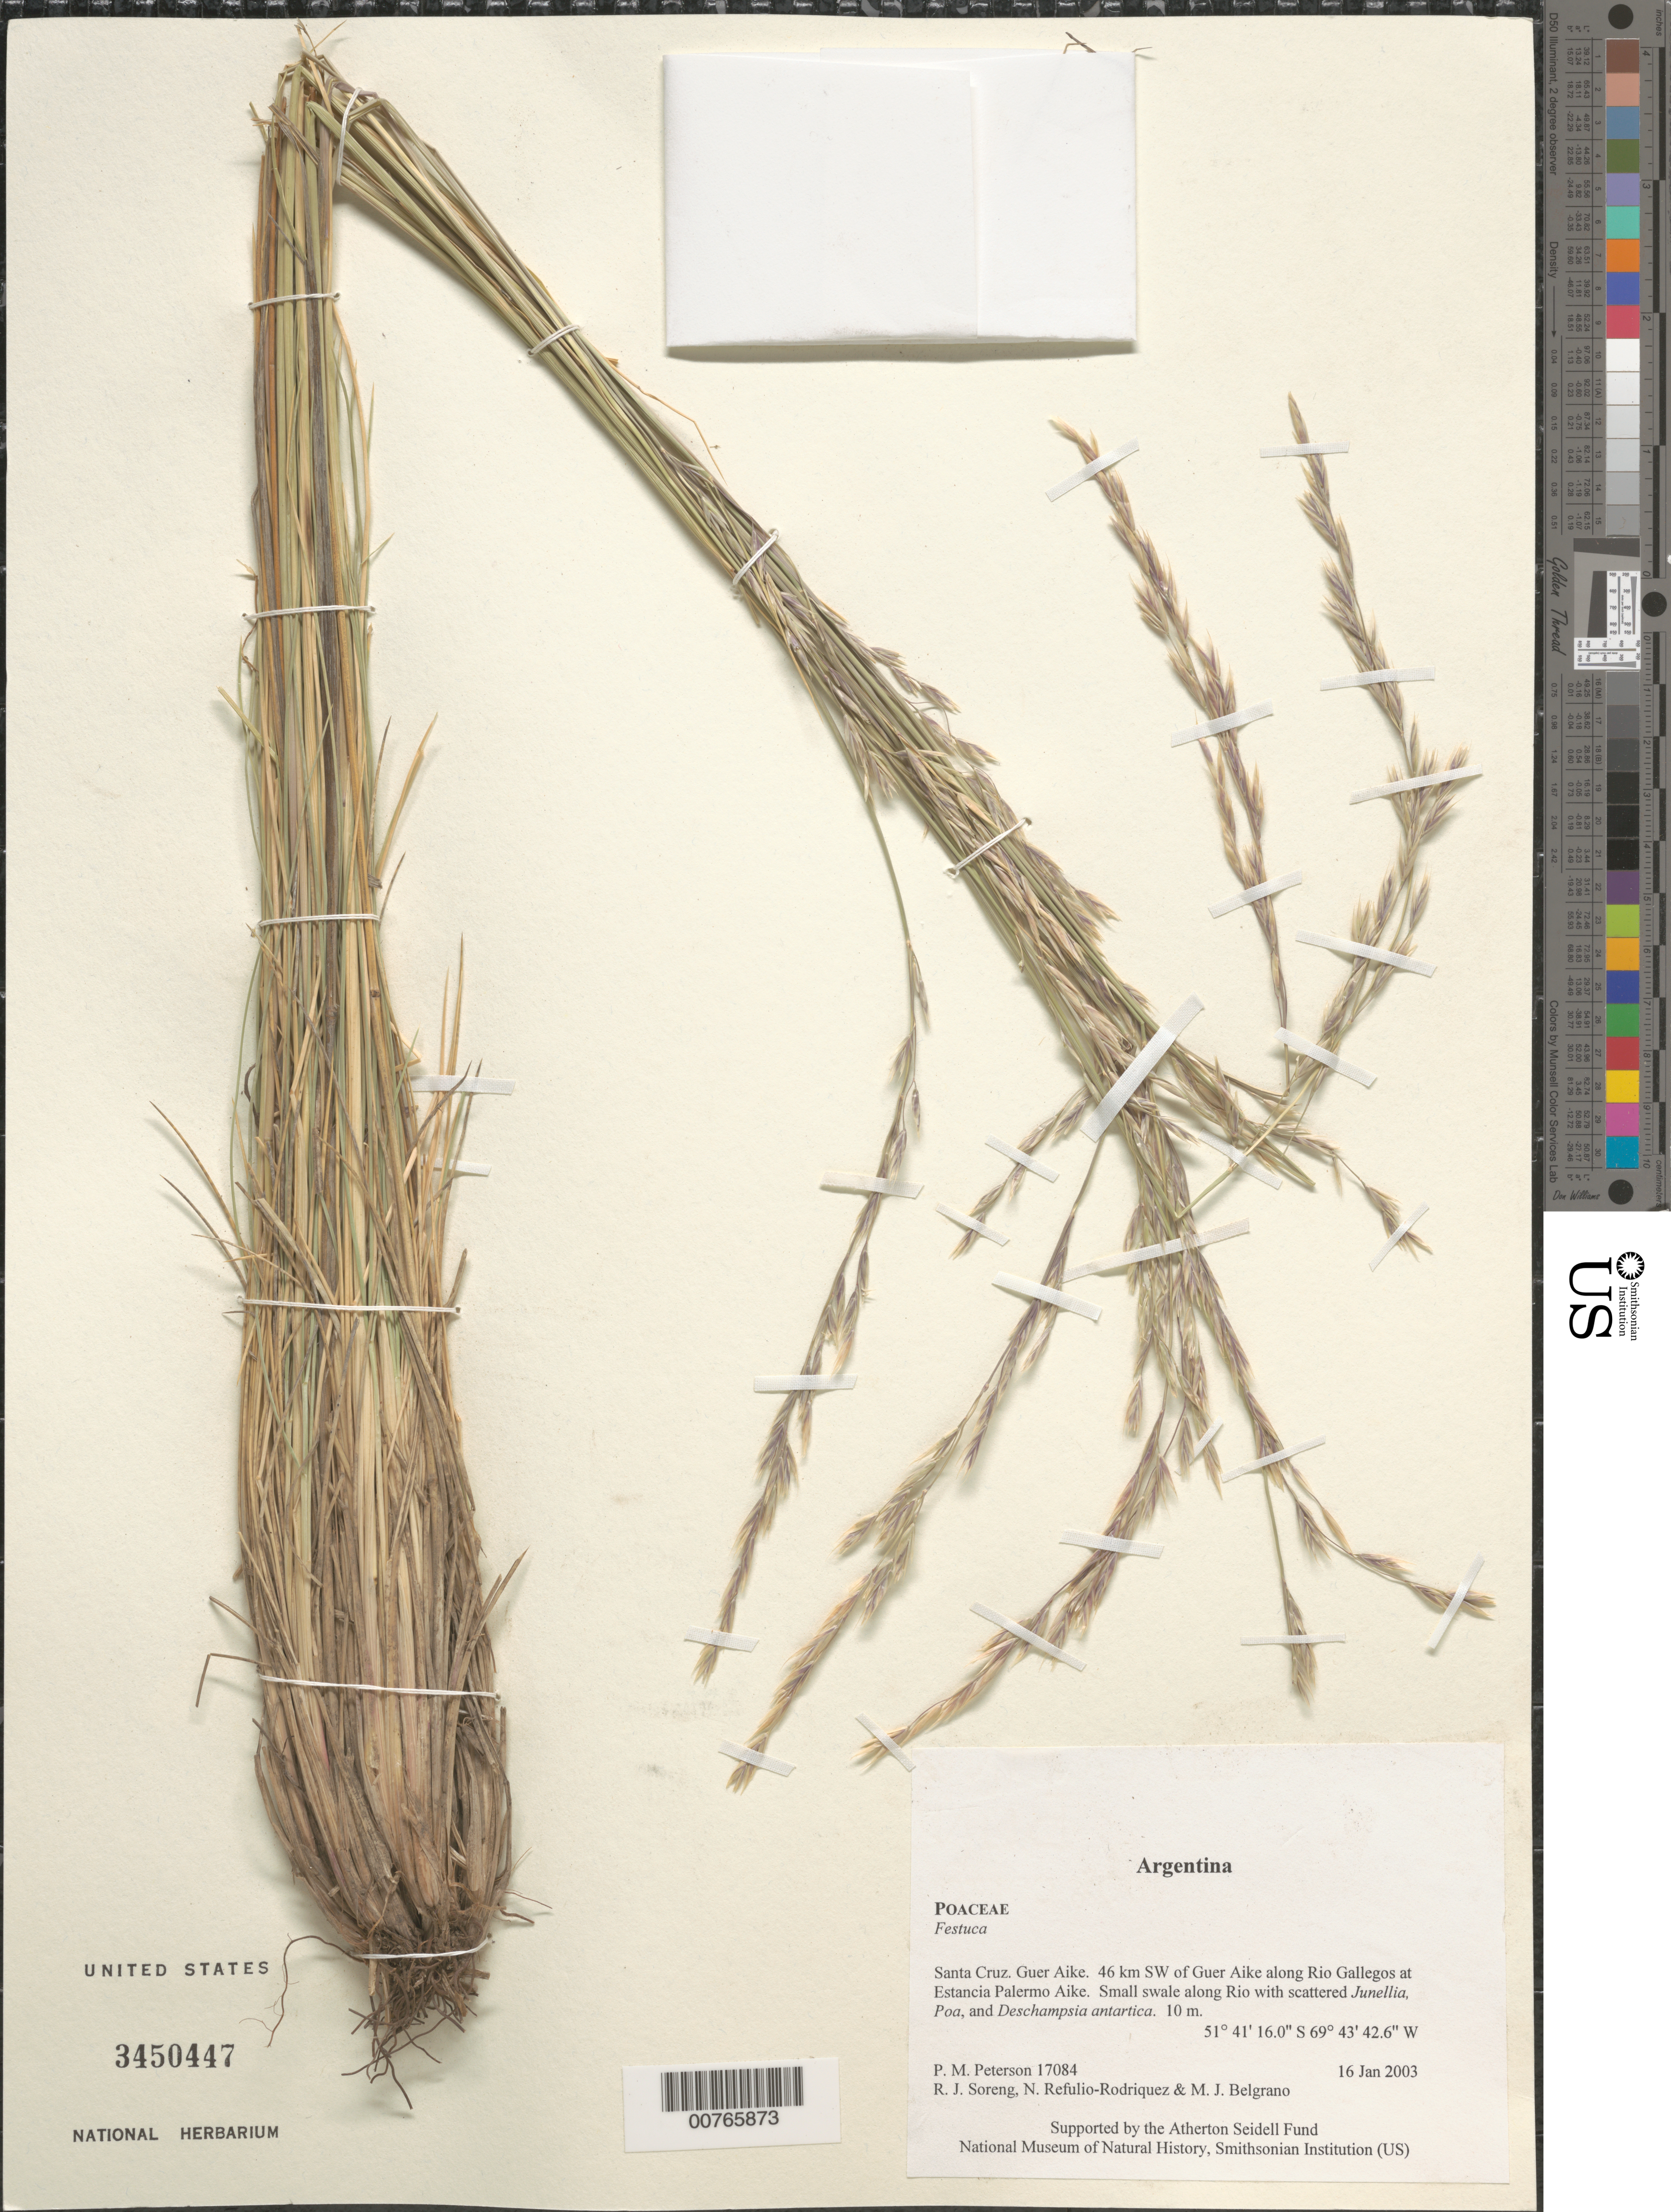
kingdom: Plantae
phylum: Tracheophyta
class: Liliopsida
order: Poales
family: Poaceae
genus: Festuca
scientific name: Festuca sp.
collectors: P. M. Peterson, R. J. Soreng, N. Refulio-Rodríguez & M. Belgrano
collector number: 17084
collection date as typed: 16 Jan 2003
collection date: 2003-01-16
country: Argentina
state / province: Santa Cruz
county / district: Guer Aike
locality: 46 km SW of Guer Aike along Rio Gallegos at Estancia Palermo Aike. Small swale along Rio with scattered Junellia, Poa, and Deschampsia antartica.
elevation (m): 10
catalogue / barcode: US 3450447